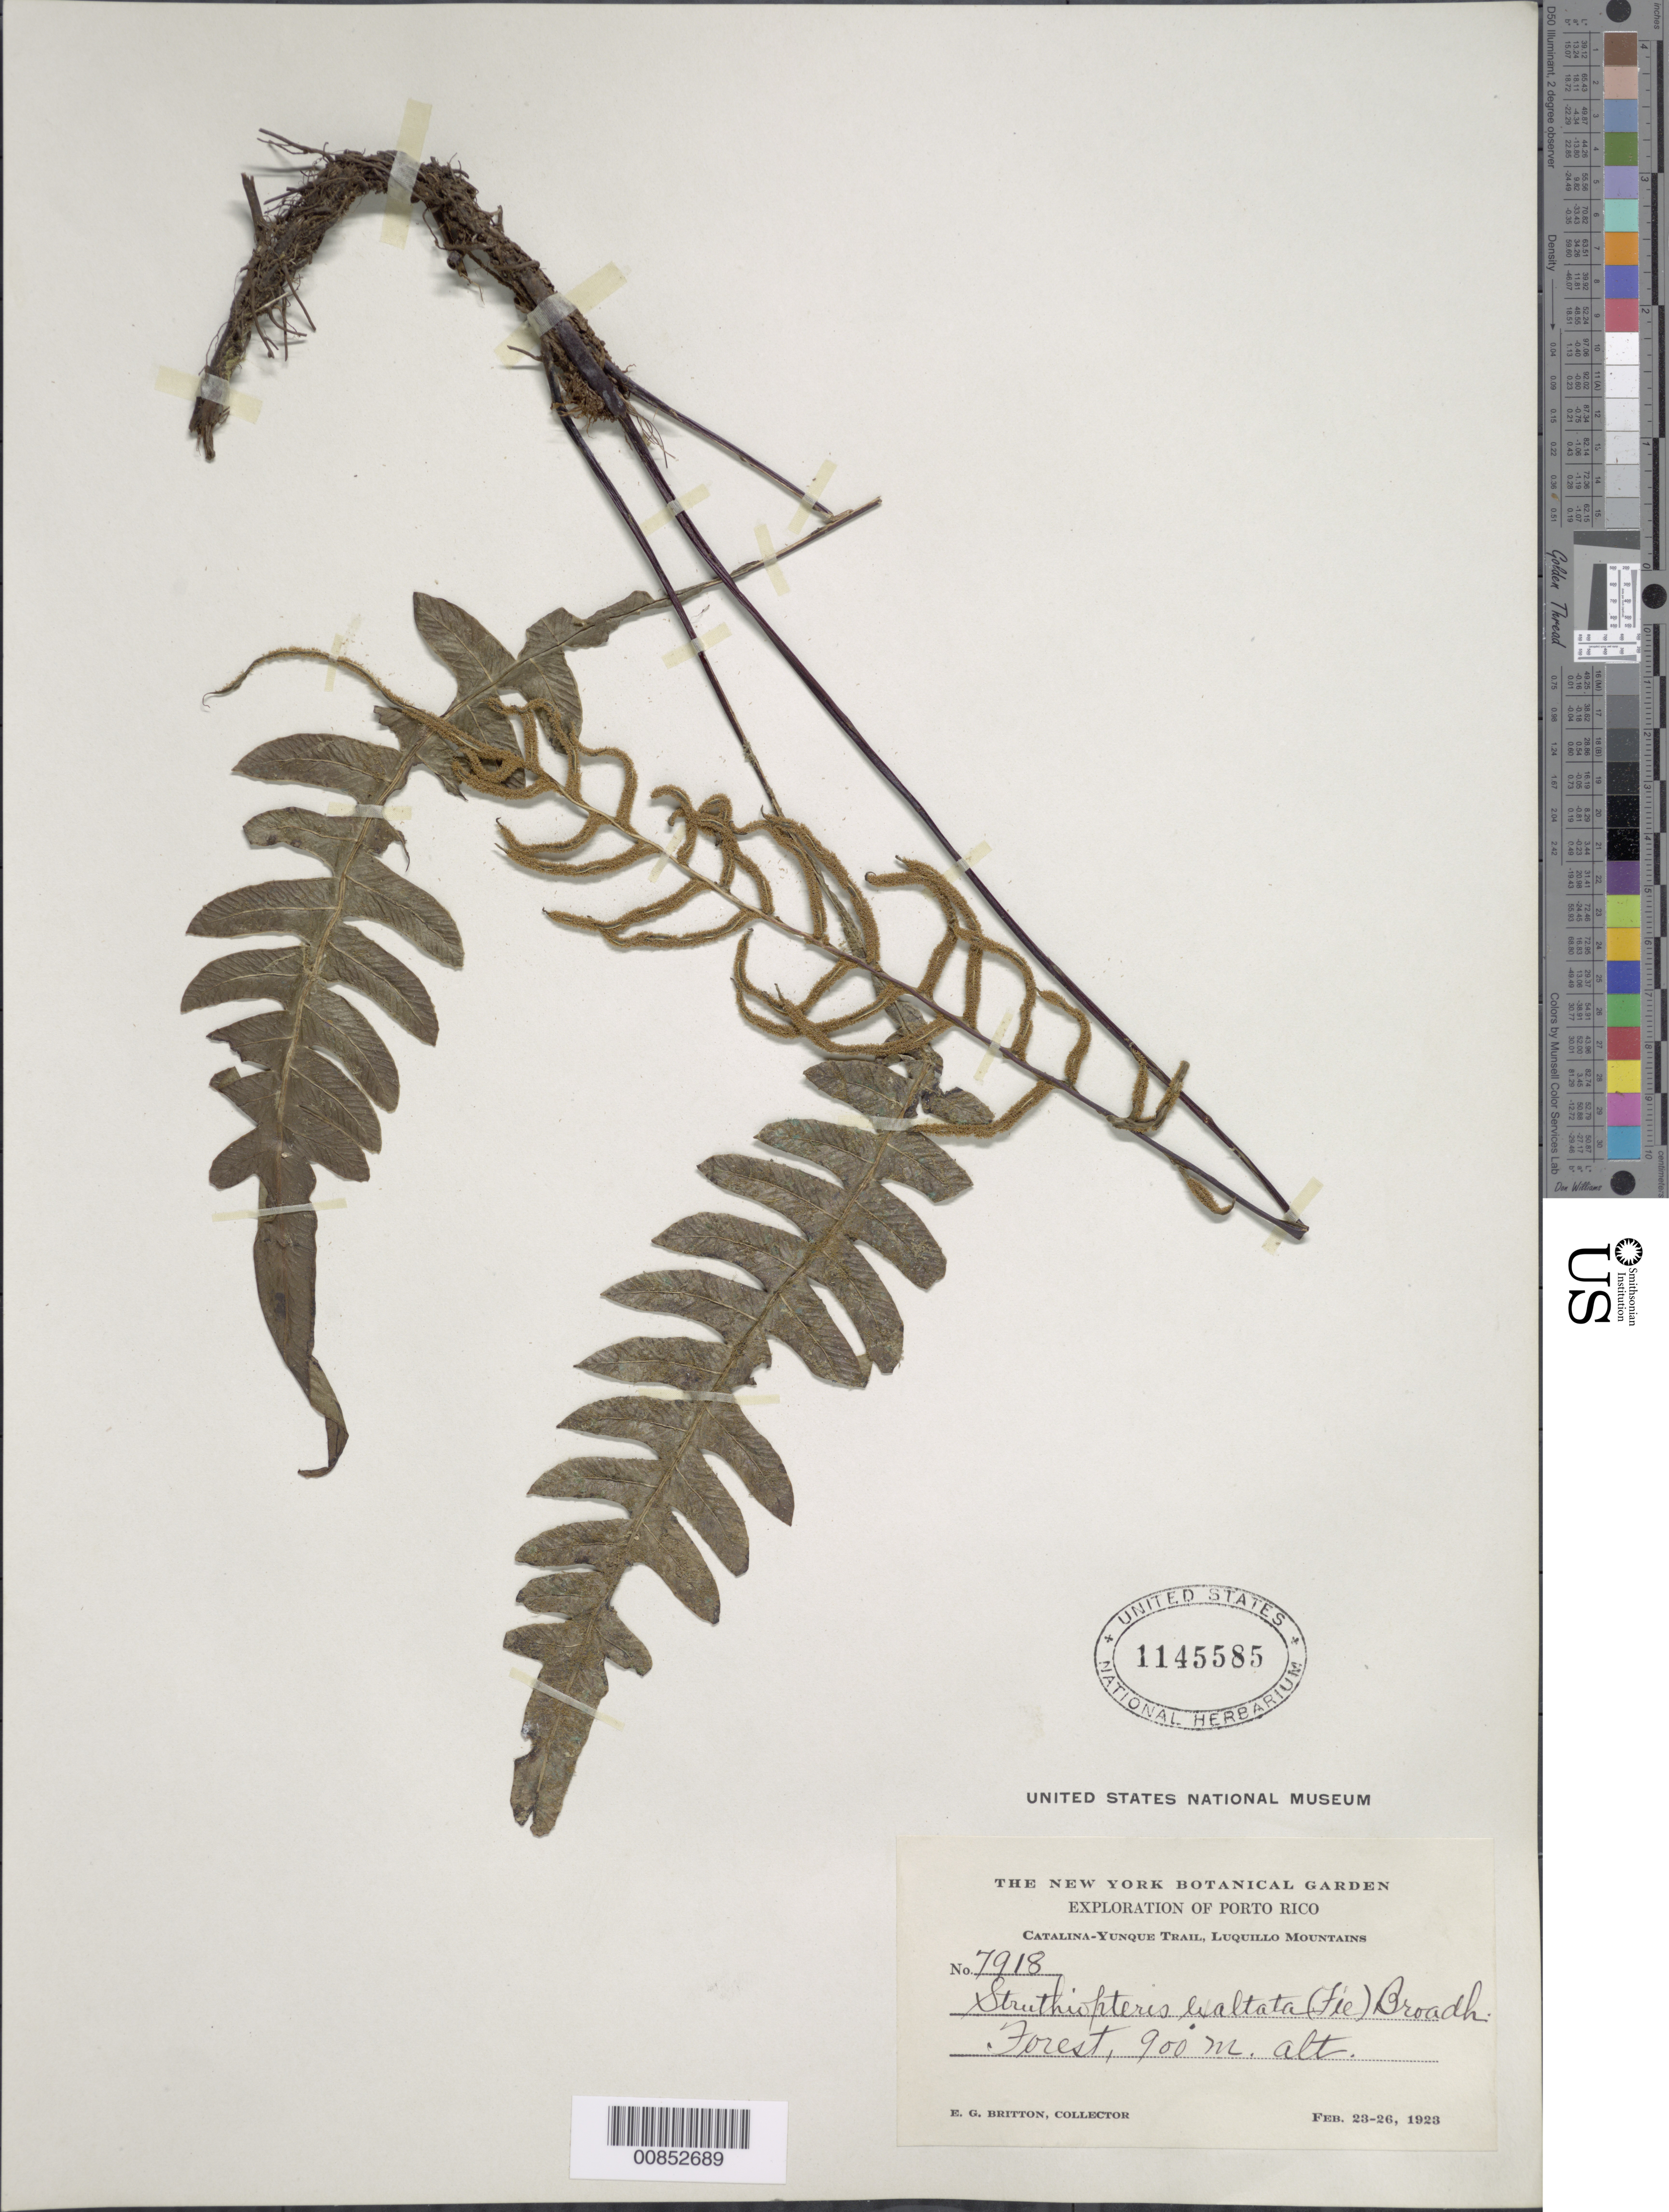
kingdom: Plantae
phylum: Tracheophyta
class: Polypodiopsida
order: Polypodiales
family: Blechnaceae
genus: Blechnum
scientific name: Blechnum exaltatum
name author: (Fée) Duek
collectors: E. G. Britton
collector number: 7918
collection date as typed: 23 Feb 1923 to 26 Feb 1923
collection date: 1923-02-23/1923-02-26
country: Puerto Rico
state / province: Luquillo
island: Puerto Rico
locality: Luquillo Mts., Catalint-Yunque Trail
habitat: Forest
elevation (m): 900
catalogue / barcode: US 1145585